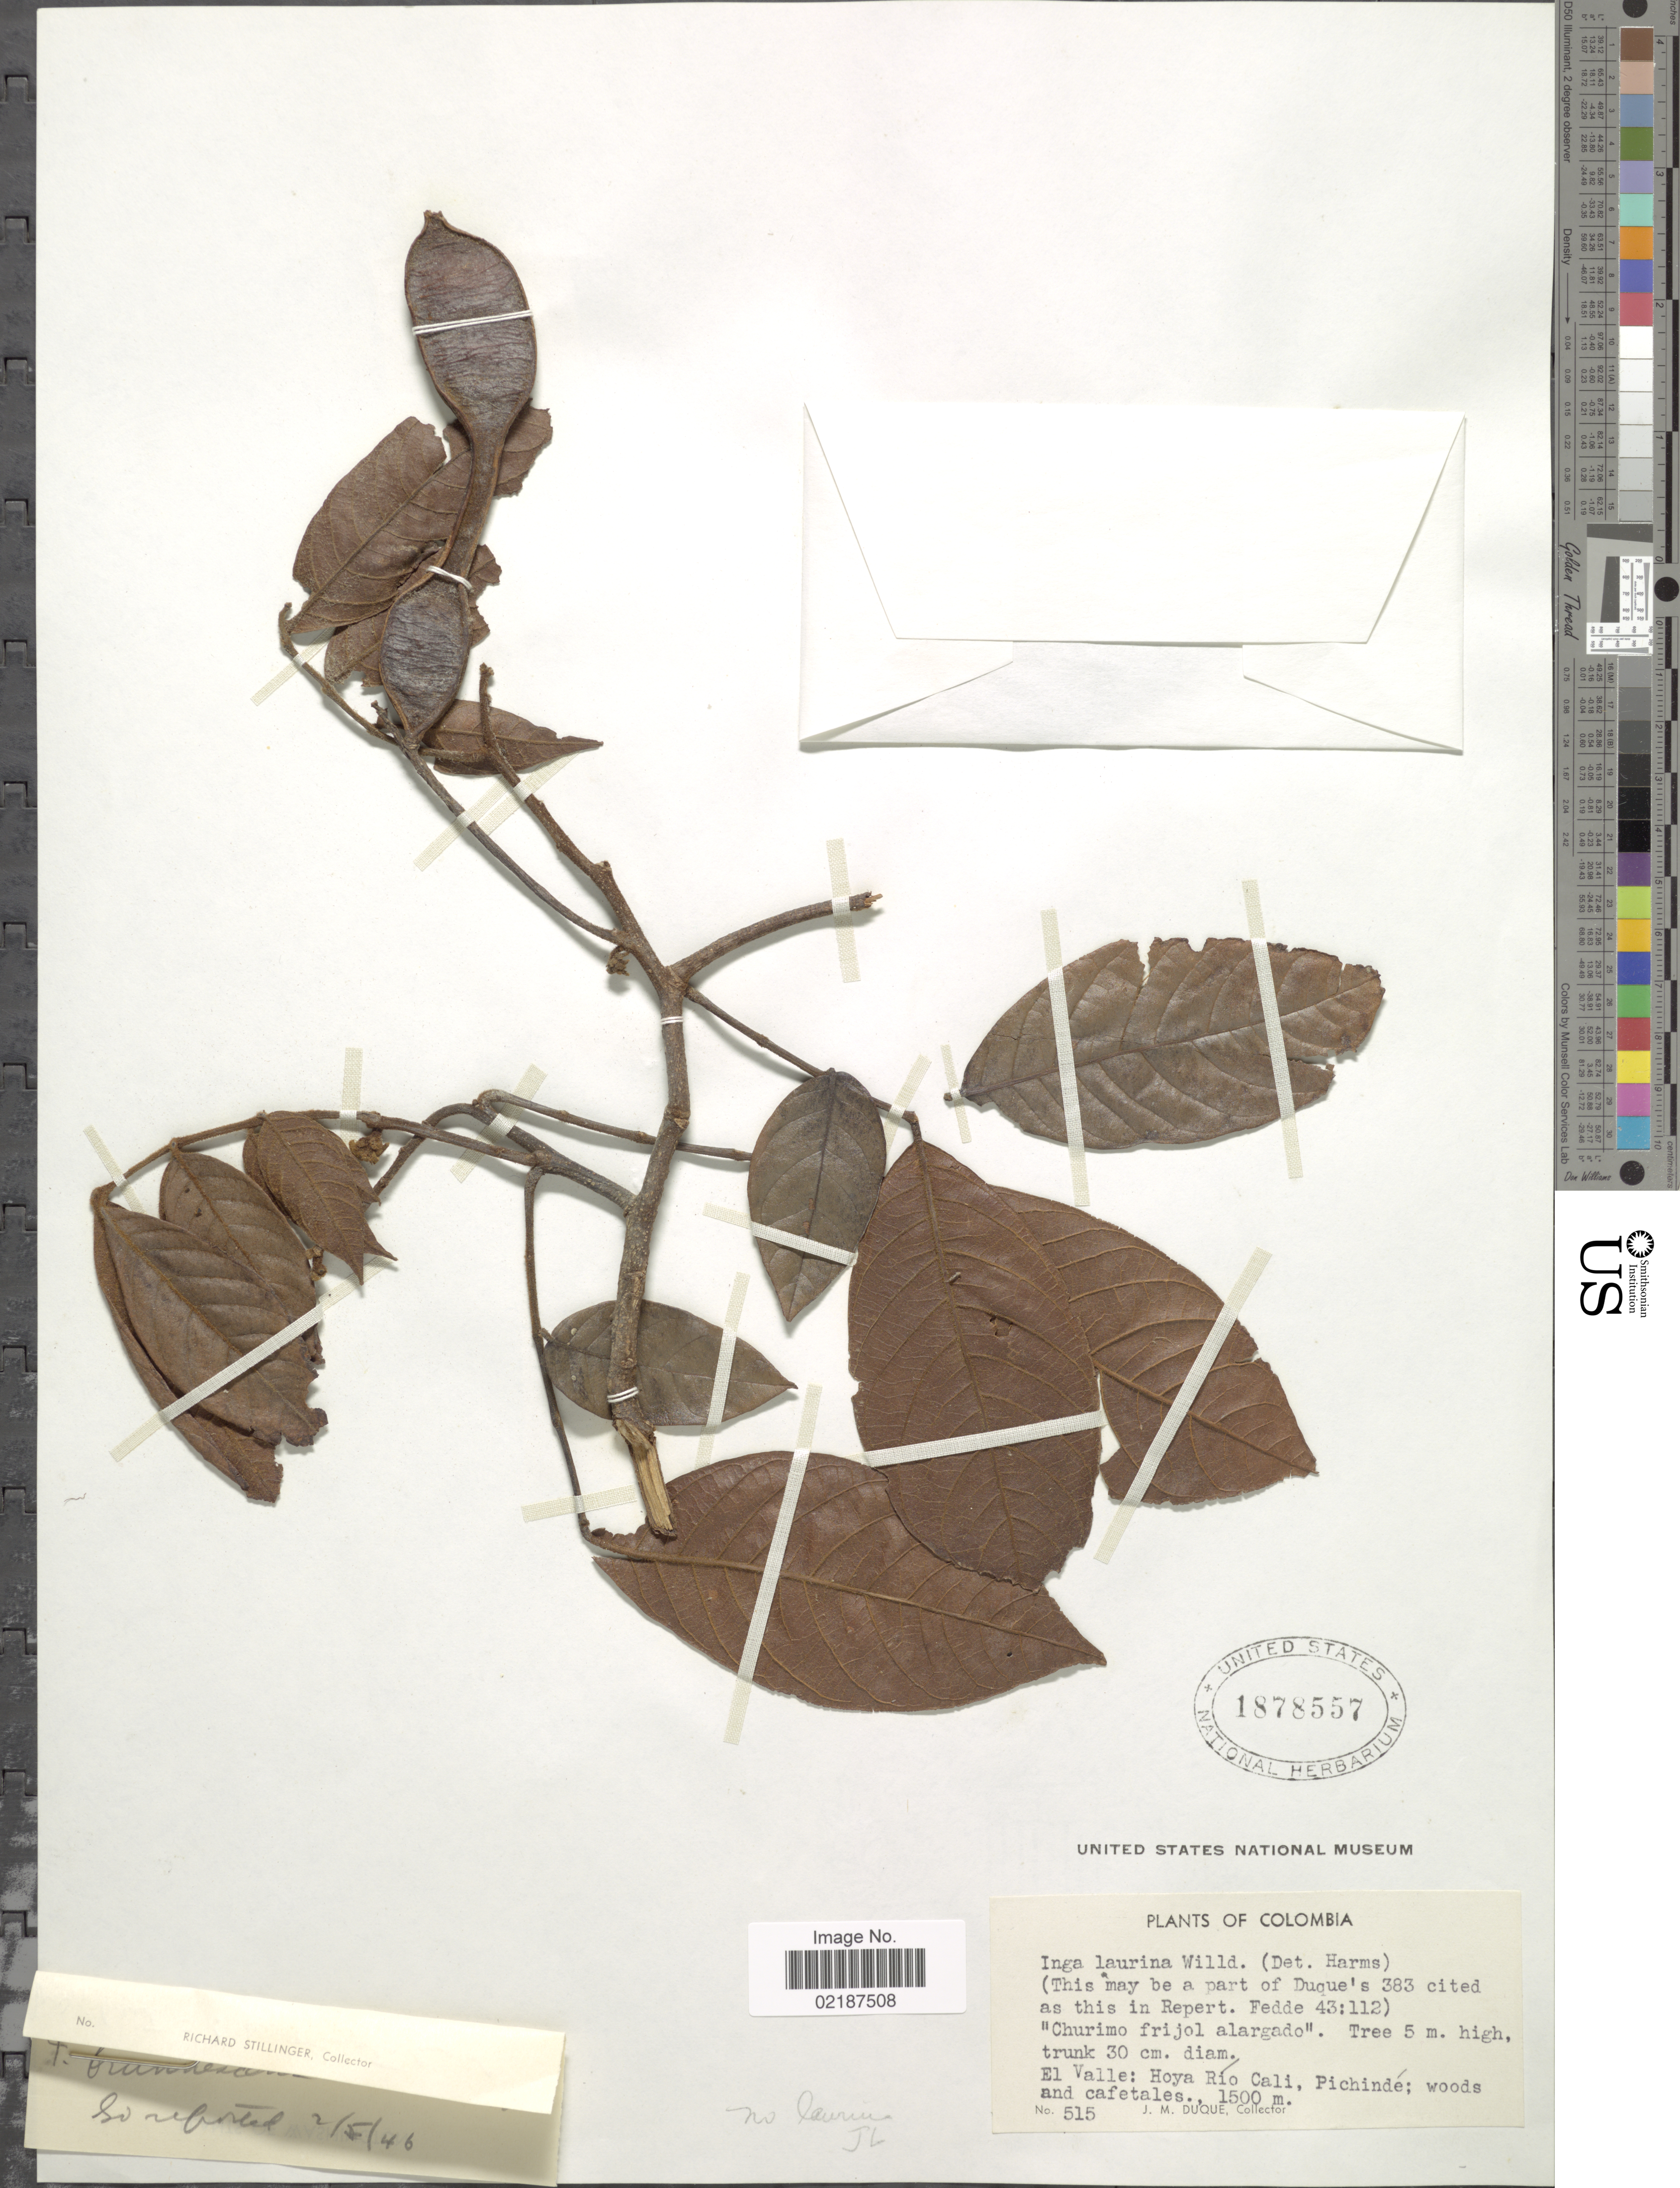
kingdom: Plantae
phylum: Tracheophyta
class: Magnoliopsida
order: Fabales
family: Fabaceae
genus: Inga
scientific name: Inga cocleensis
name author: Pittier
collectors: J. Duque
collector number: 515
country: Colombia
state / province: Valle del Cauca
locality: El Valle: Hoya Rio Cali, Pichinde; woods and cafetales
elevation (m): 1500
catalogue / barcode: US 1878557